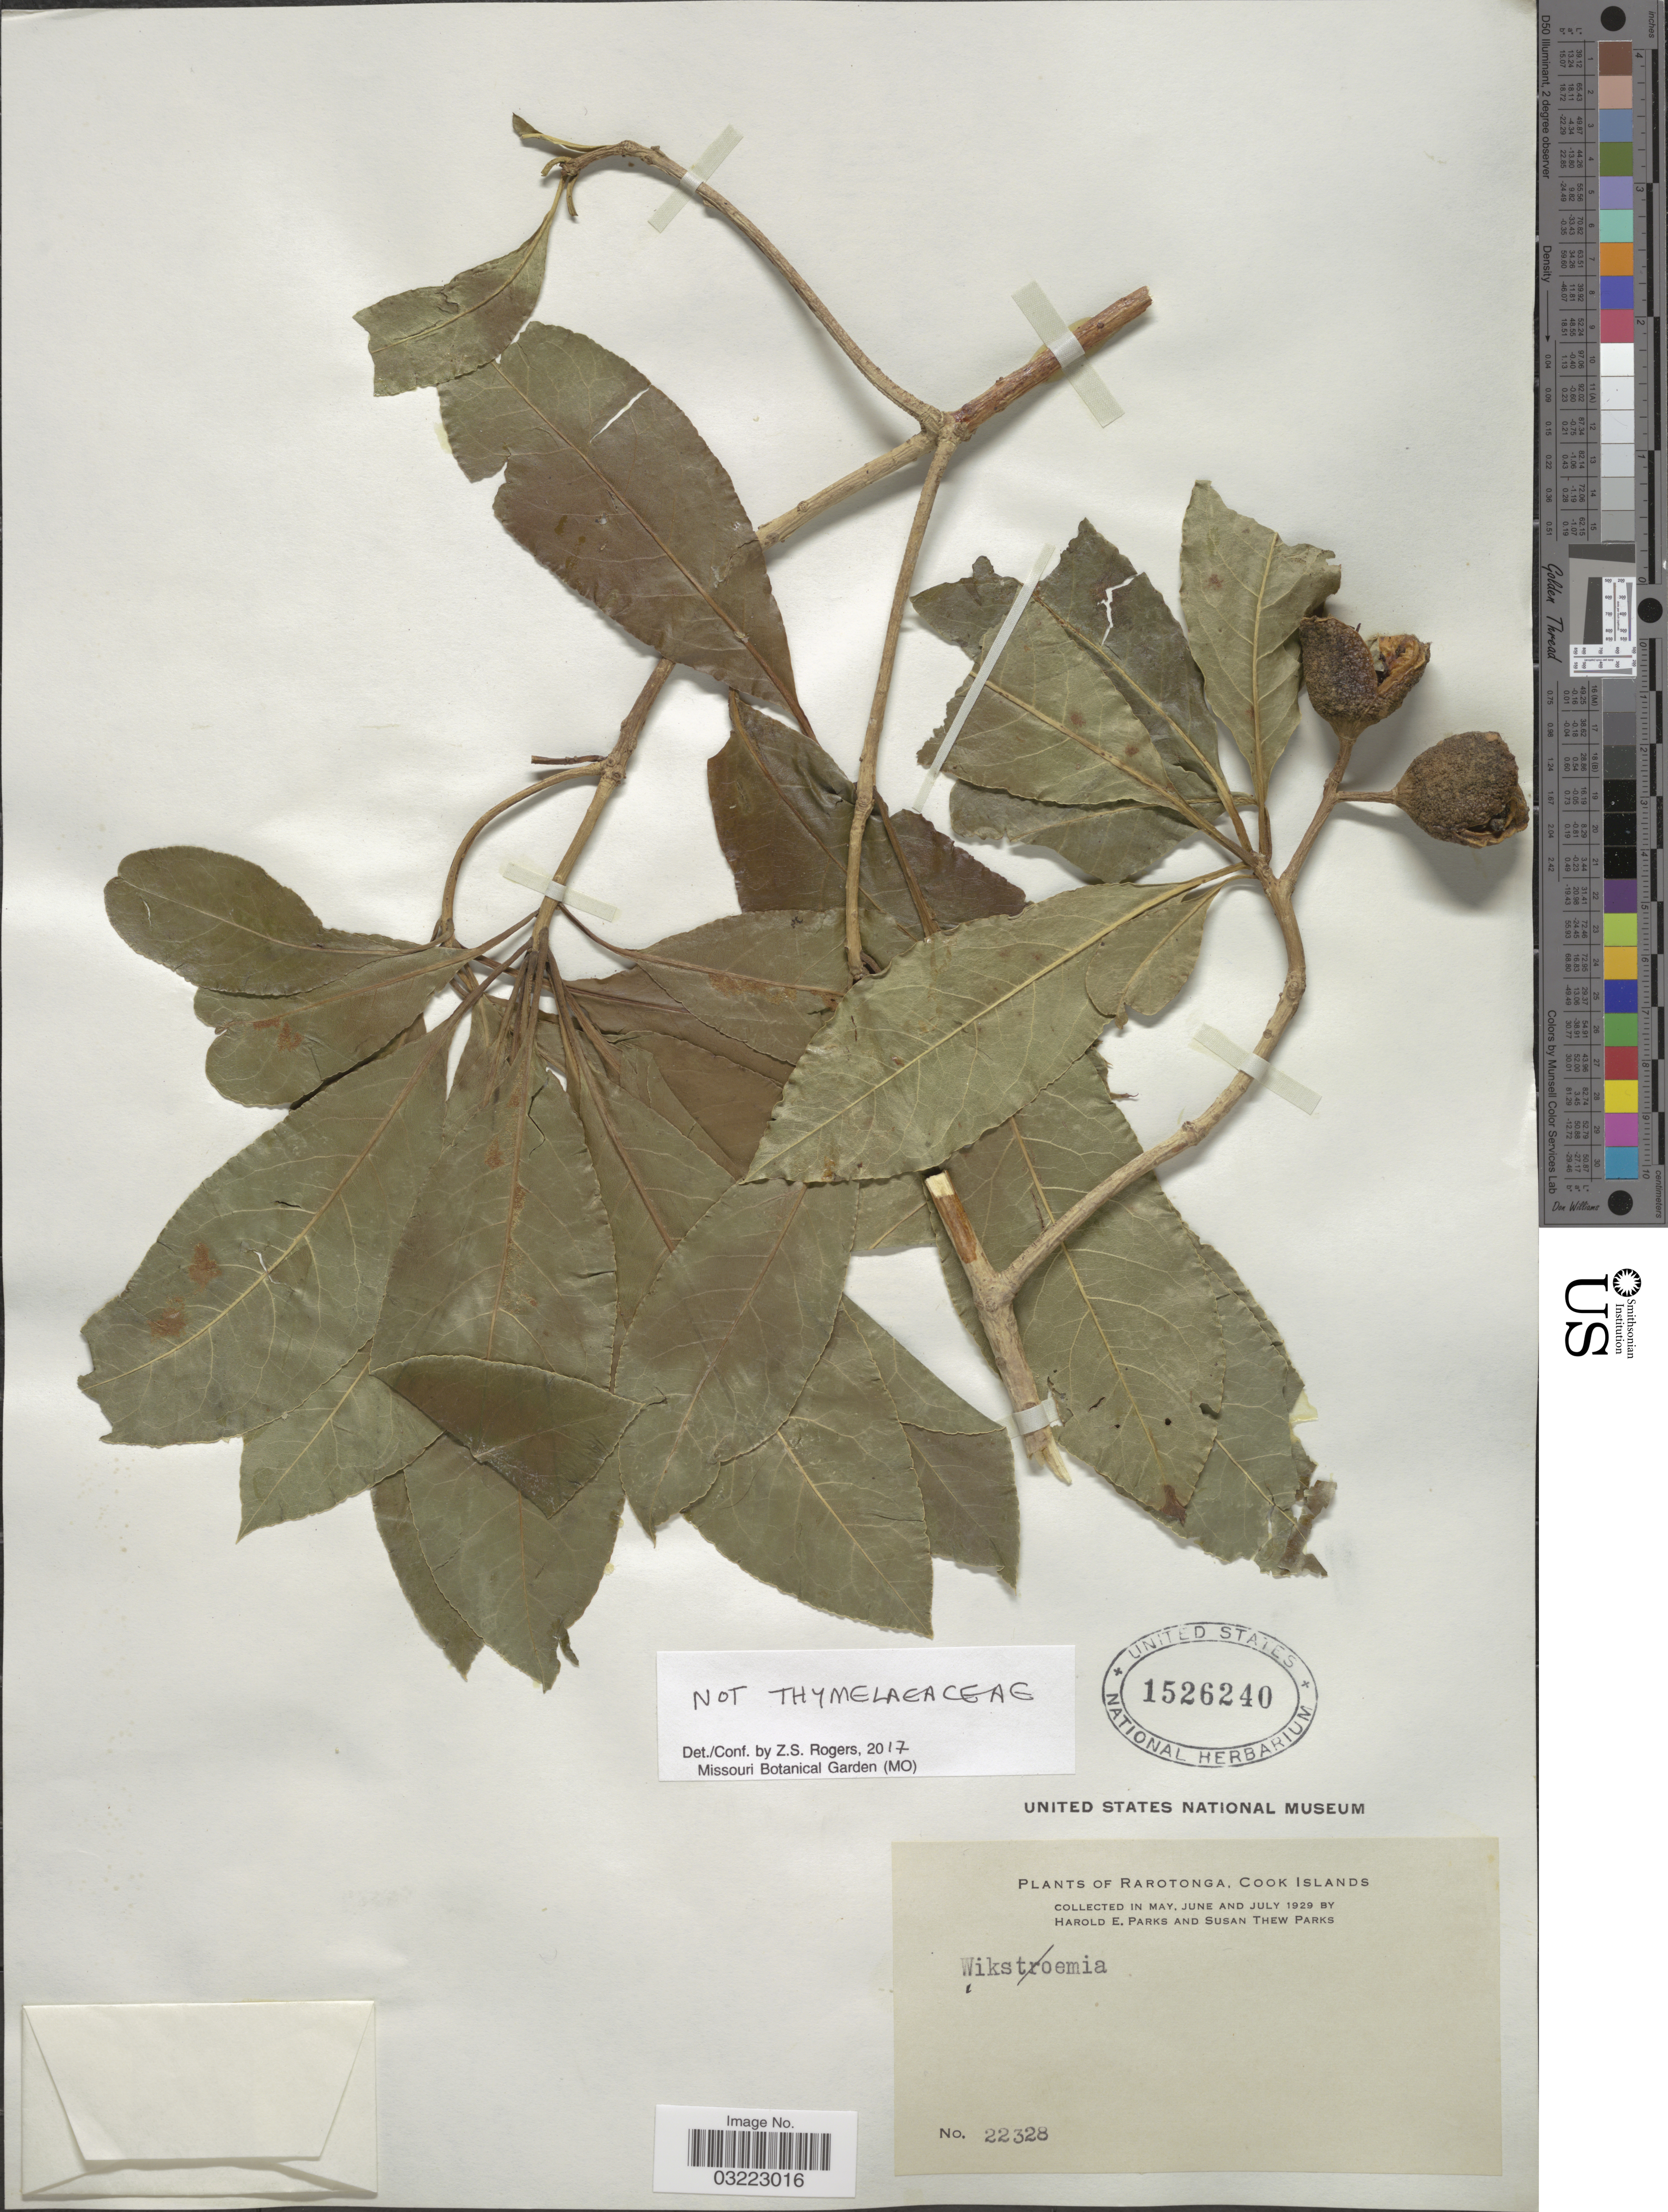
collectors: H. E. Parks & S. Parks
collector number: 22328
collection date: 1929-05/1929-07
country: Cook Islands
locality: Rarotonga.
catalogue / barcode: US 1526240